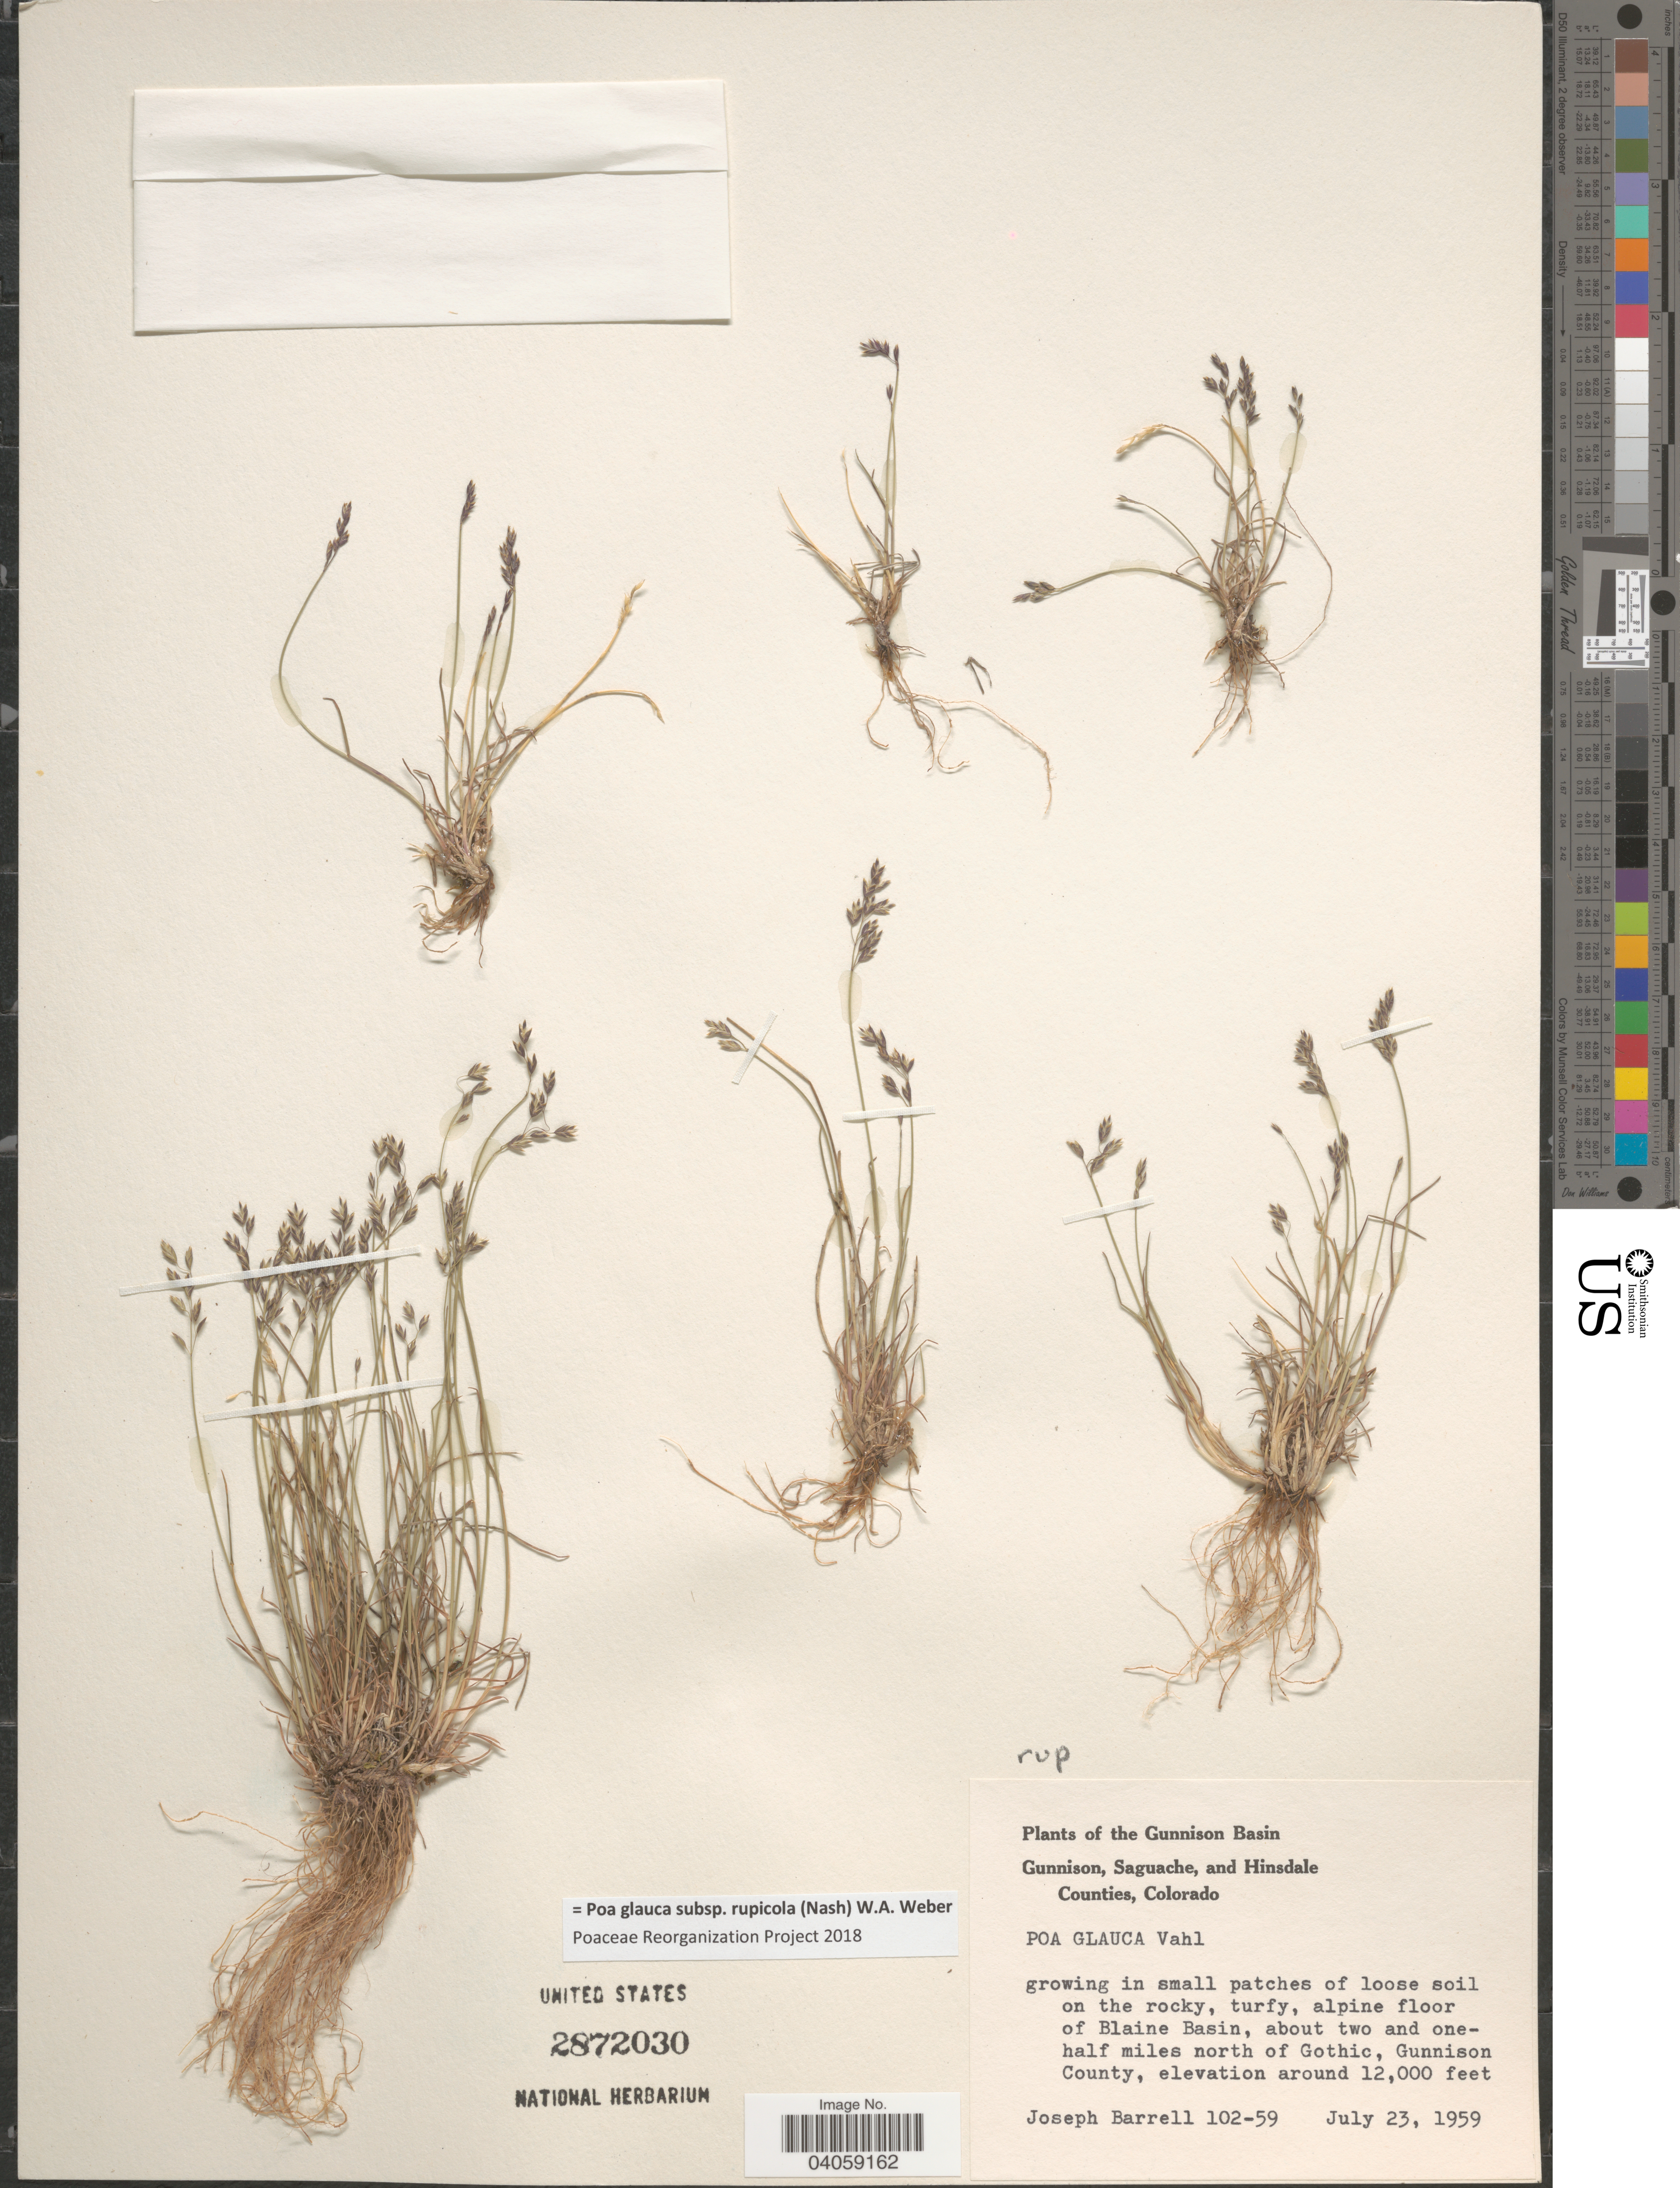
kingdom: Plantae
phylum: Tracheophyta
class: Liliopsida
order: Poales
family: Poaceae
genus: Poa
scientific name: Poa glauca subsp. rupicola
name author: (Nash) W.A. Weber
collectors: J. Barrell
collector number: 102-59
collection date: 1959-07-23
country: United States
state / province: Colorado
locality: Gunnison Basin. Growing in small patches of loose soil on the rocky, turfy, alpine floor of Blaine Basin, about two and one-half miles north of Gothic, Gunnison County.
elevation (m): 3658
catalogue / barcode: US 2872030